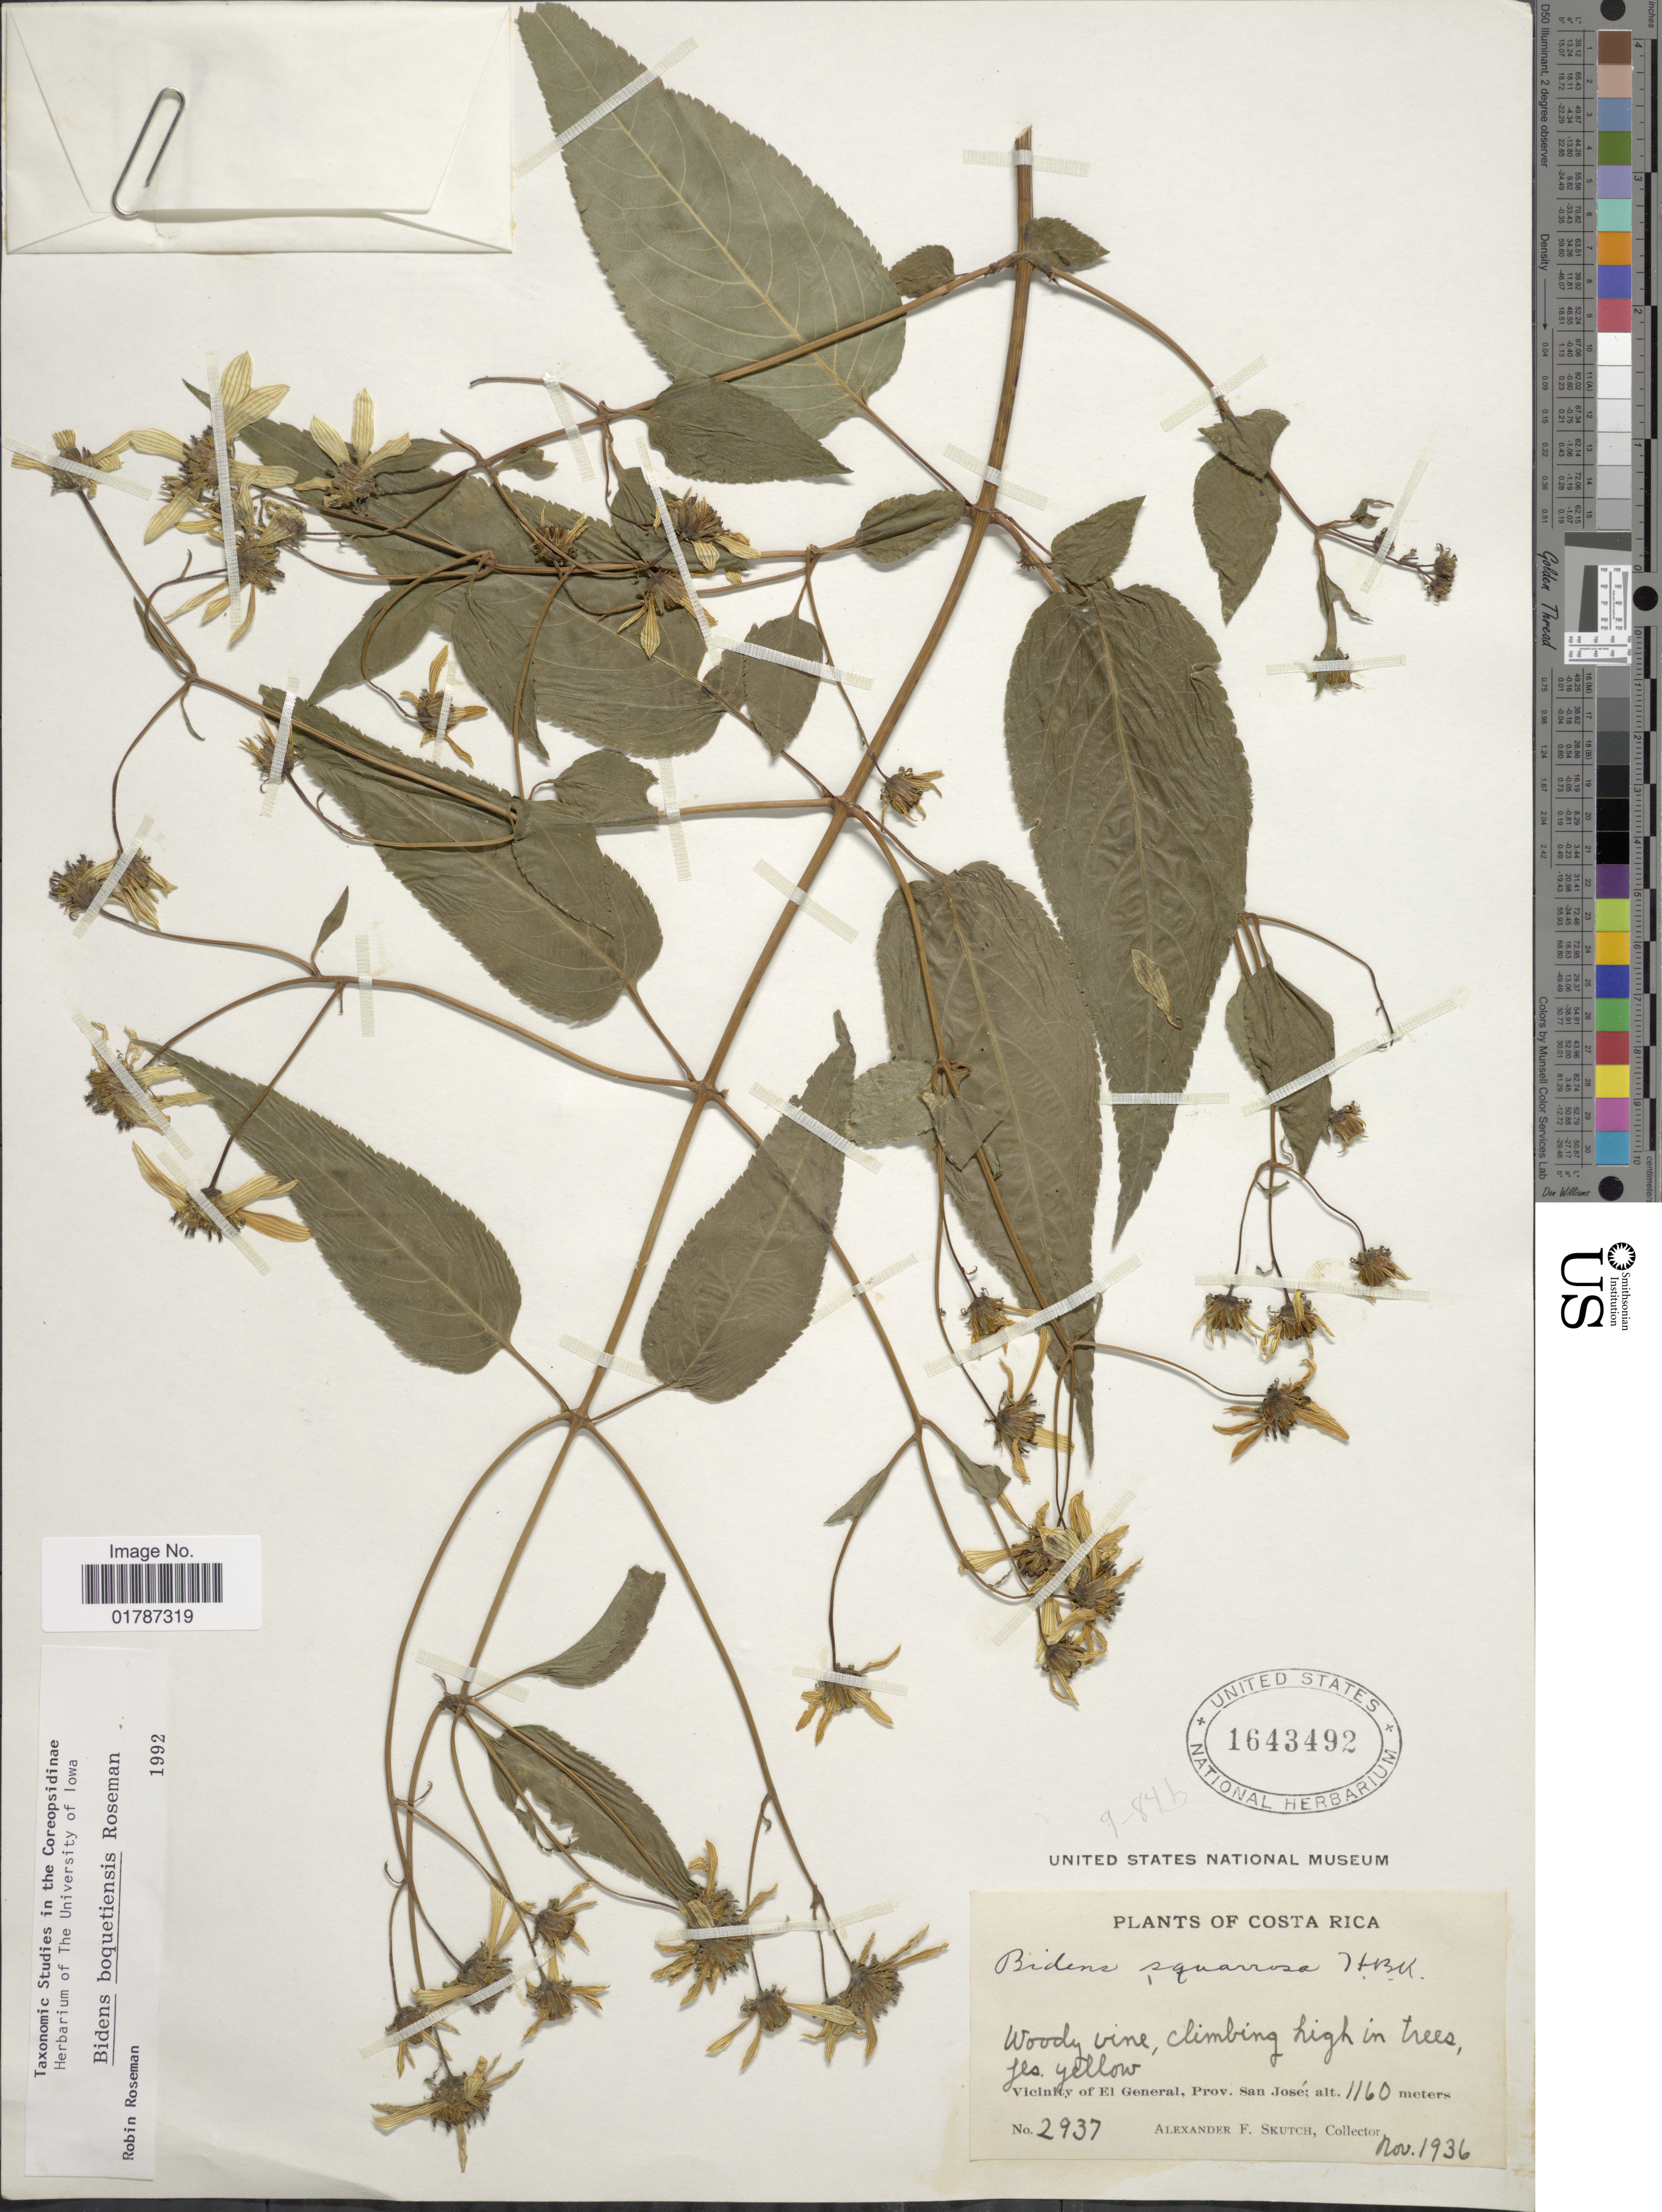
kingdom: Plantae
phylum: Tracheophyta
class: Magnoliopsida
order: Asterales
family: Asteraceae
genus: Bidens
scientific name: Bidens boquetinsis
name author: Roseman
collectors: A. F. Skutch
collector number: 2937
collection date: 1936-11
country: Costa Rica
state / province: San José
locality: Vicinity of El General, Prov. San Jose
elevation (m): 1160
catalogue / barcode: US 1643492